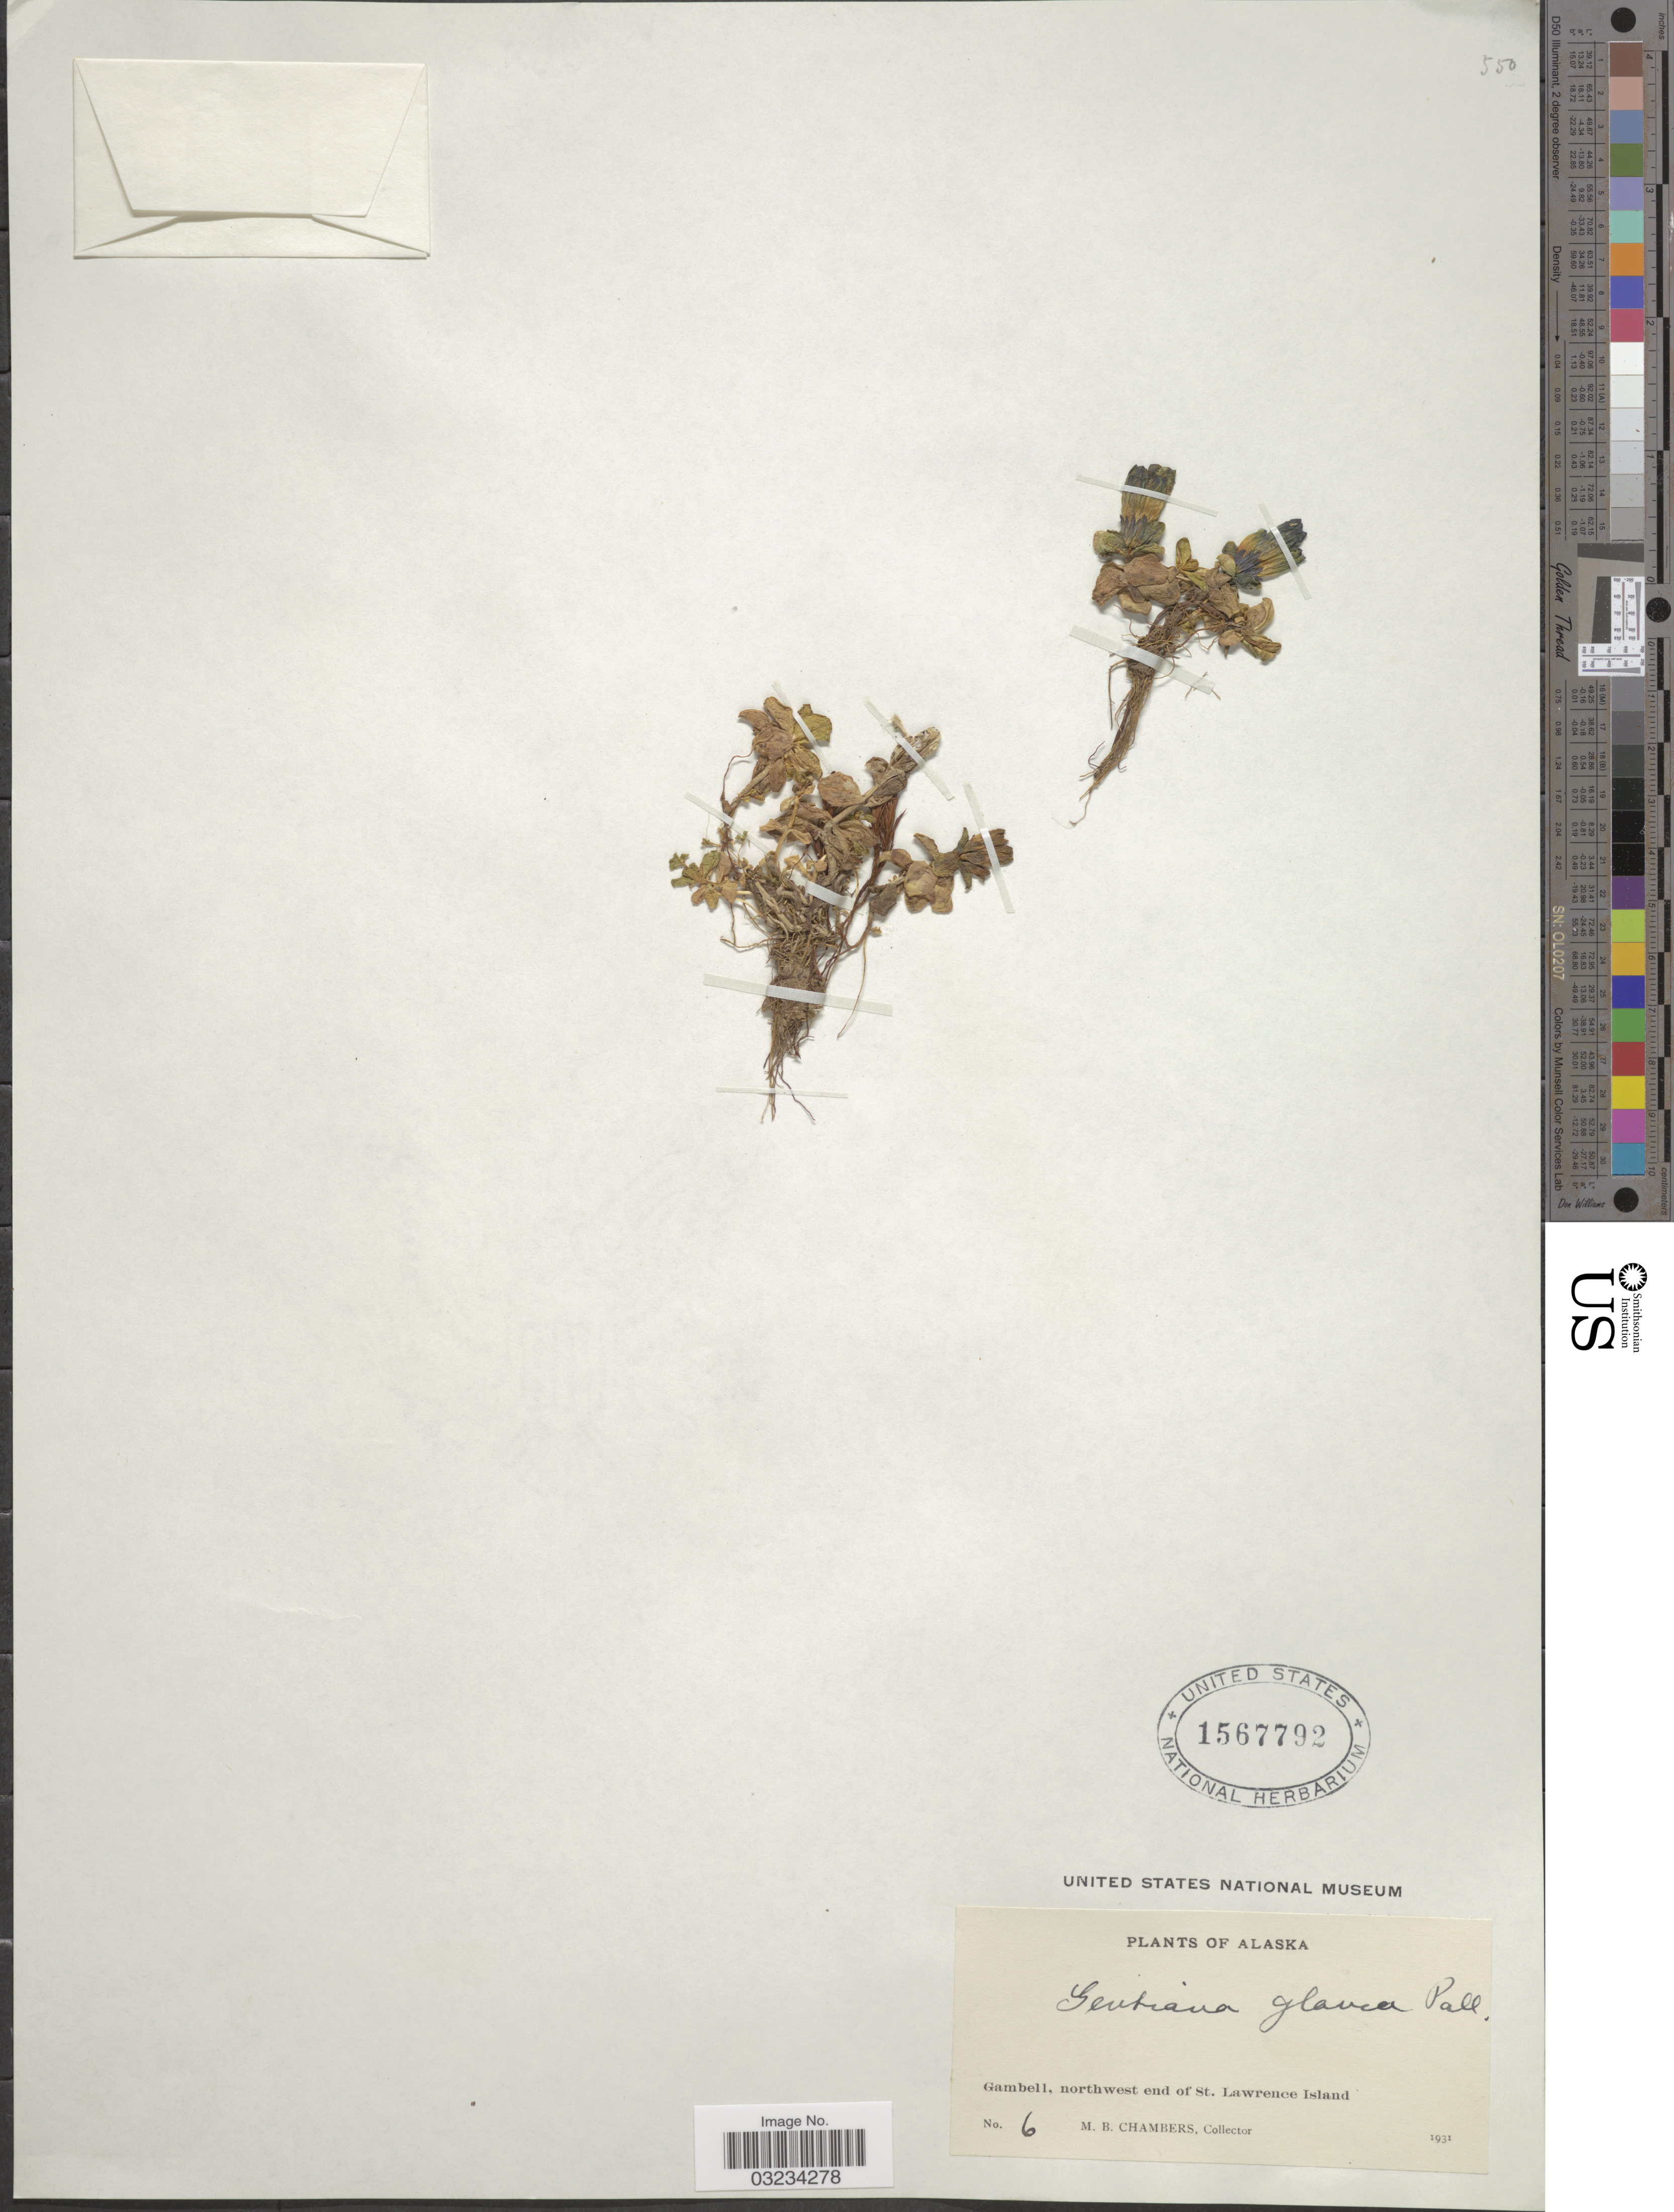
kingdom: Plantae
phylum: Tracheophyta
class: Magnoliopsida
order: Gentianales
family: Gentianaceae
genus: Gentiana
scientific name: Gentiana glauca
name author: Pall.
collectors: M. Chambers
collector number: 6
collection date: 1931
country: United States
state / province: Alaska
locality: Gambell, northwest end of St. Lawrence Island.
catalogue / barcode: US 1567792